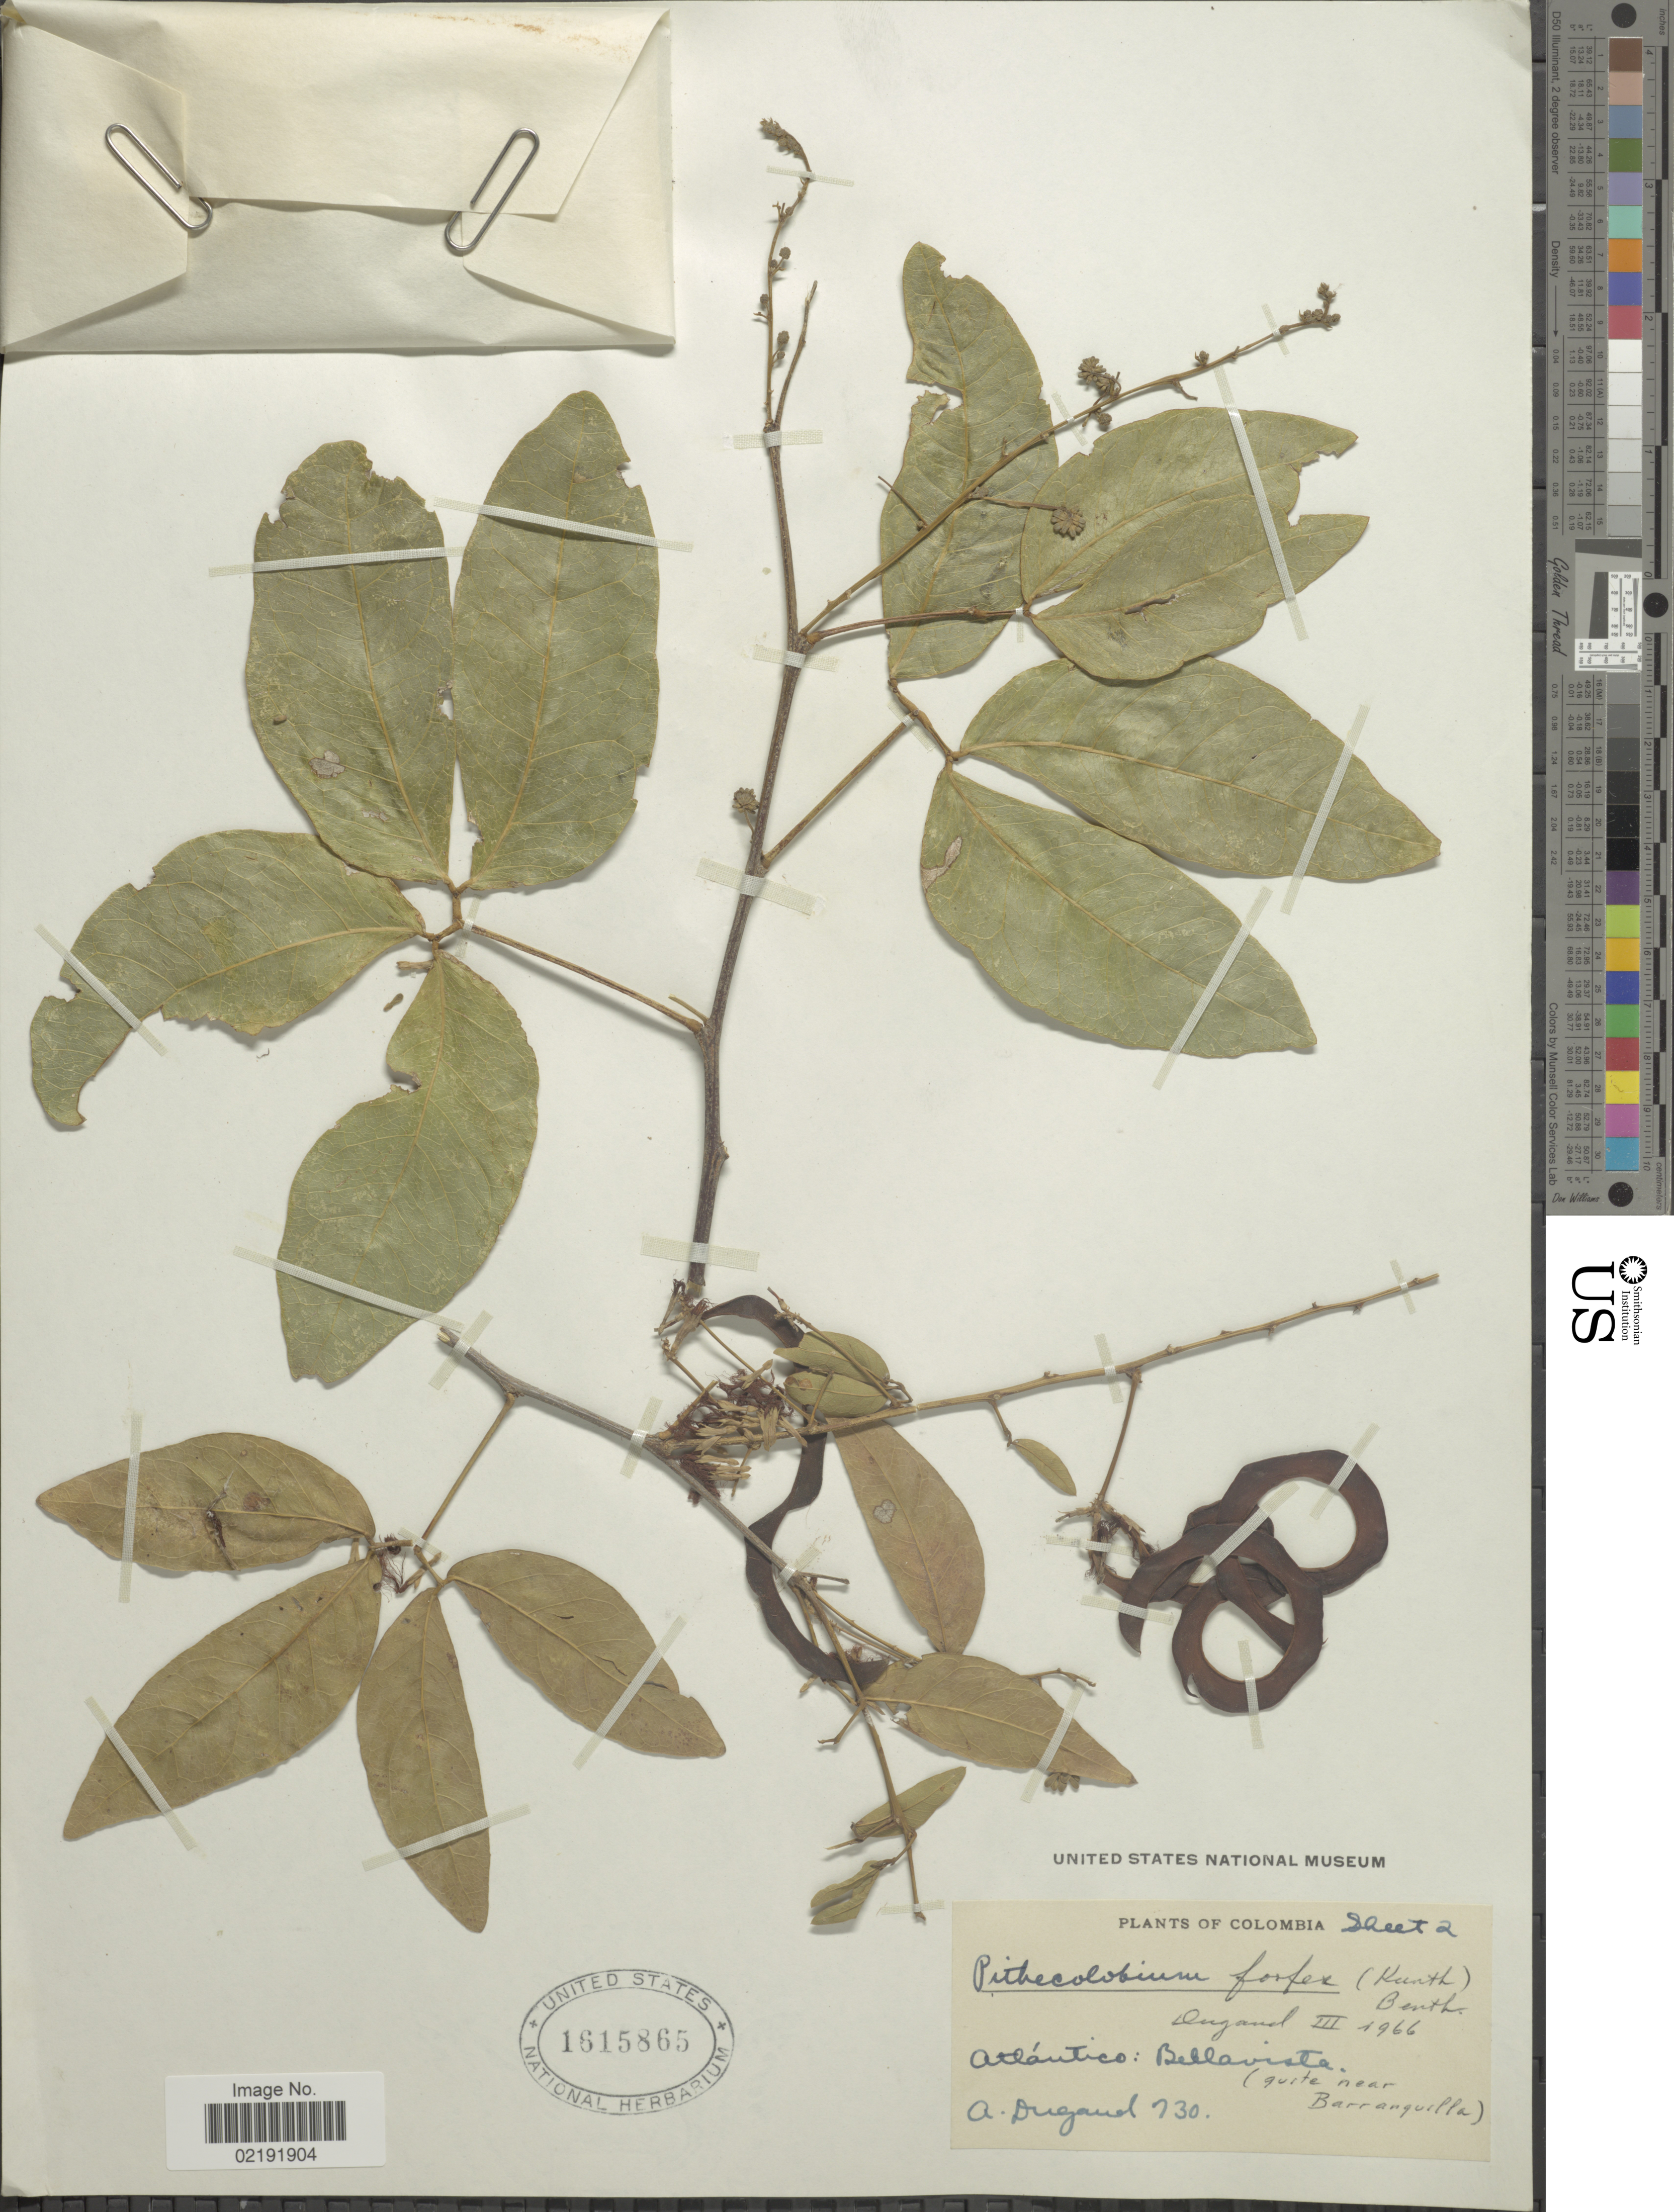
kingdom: Plantae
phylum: Tracheophyta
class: Magnoliopsida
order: Fabales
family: Fabaceae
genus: Pithecellobium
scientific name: Pithecellobium roseum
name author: (Vahl) Barneby & J.W. Grimes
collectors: A. Dugand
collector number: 730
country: Colombia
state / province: Atlántico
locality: Atlántico: Bellavista. (quite near Barranquilla)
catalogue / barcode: US 1615865